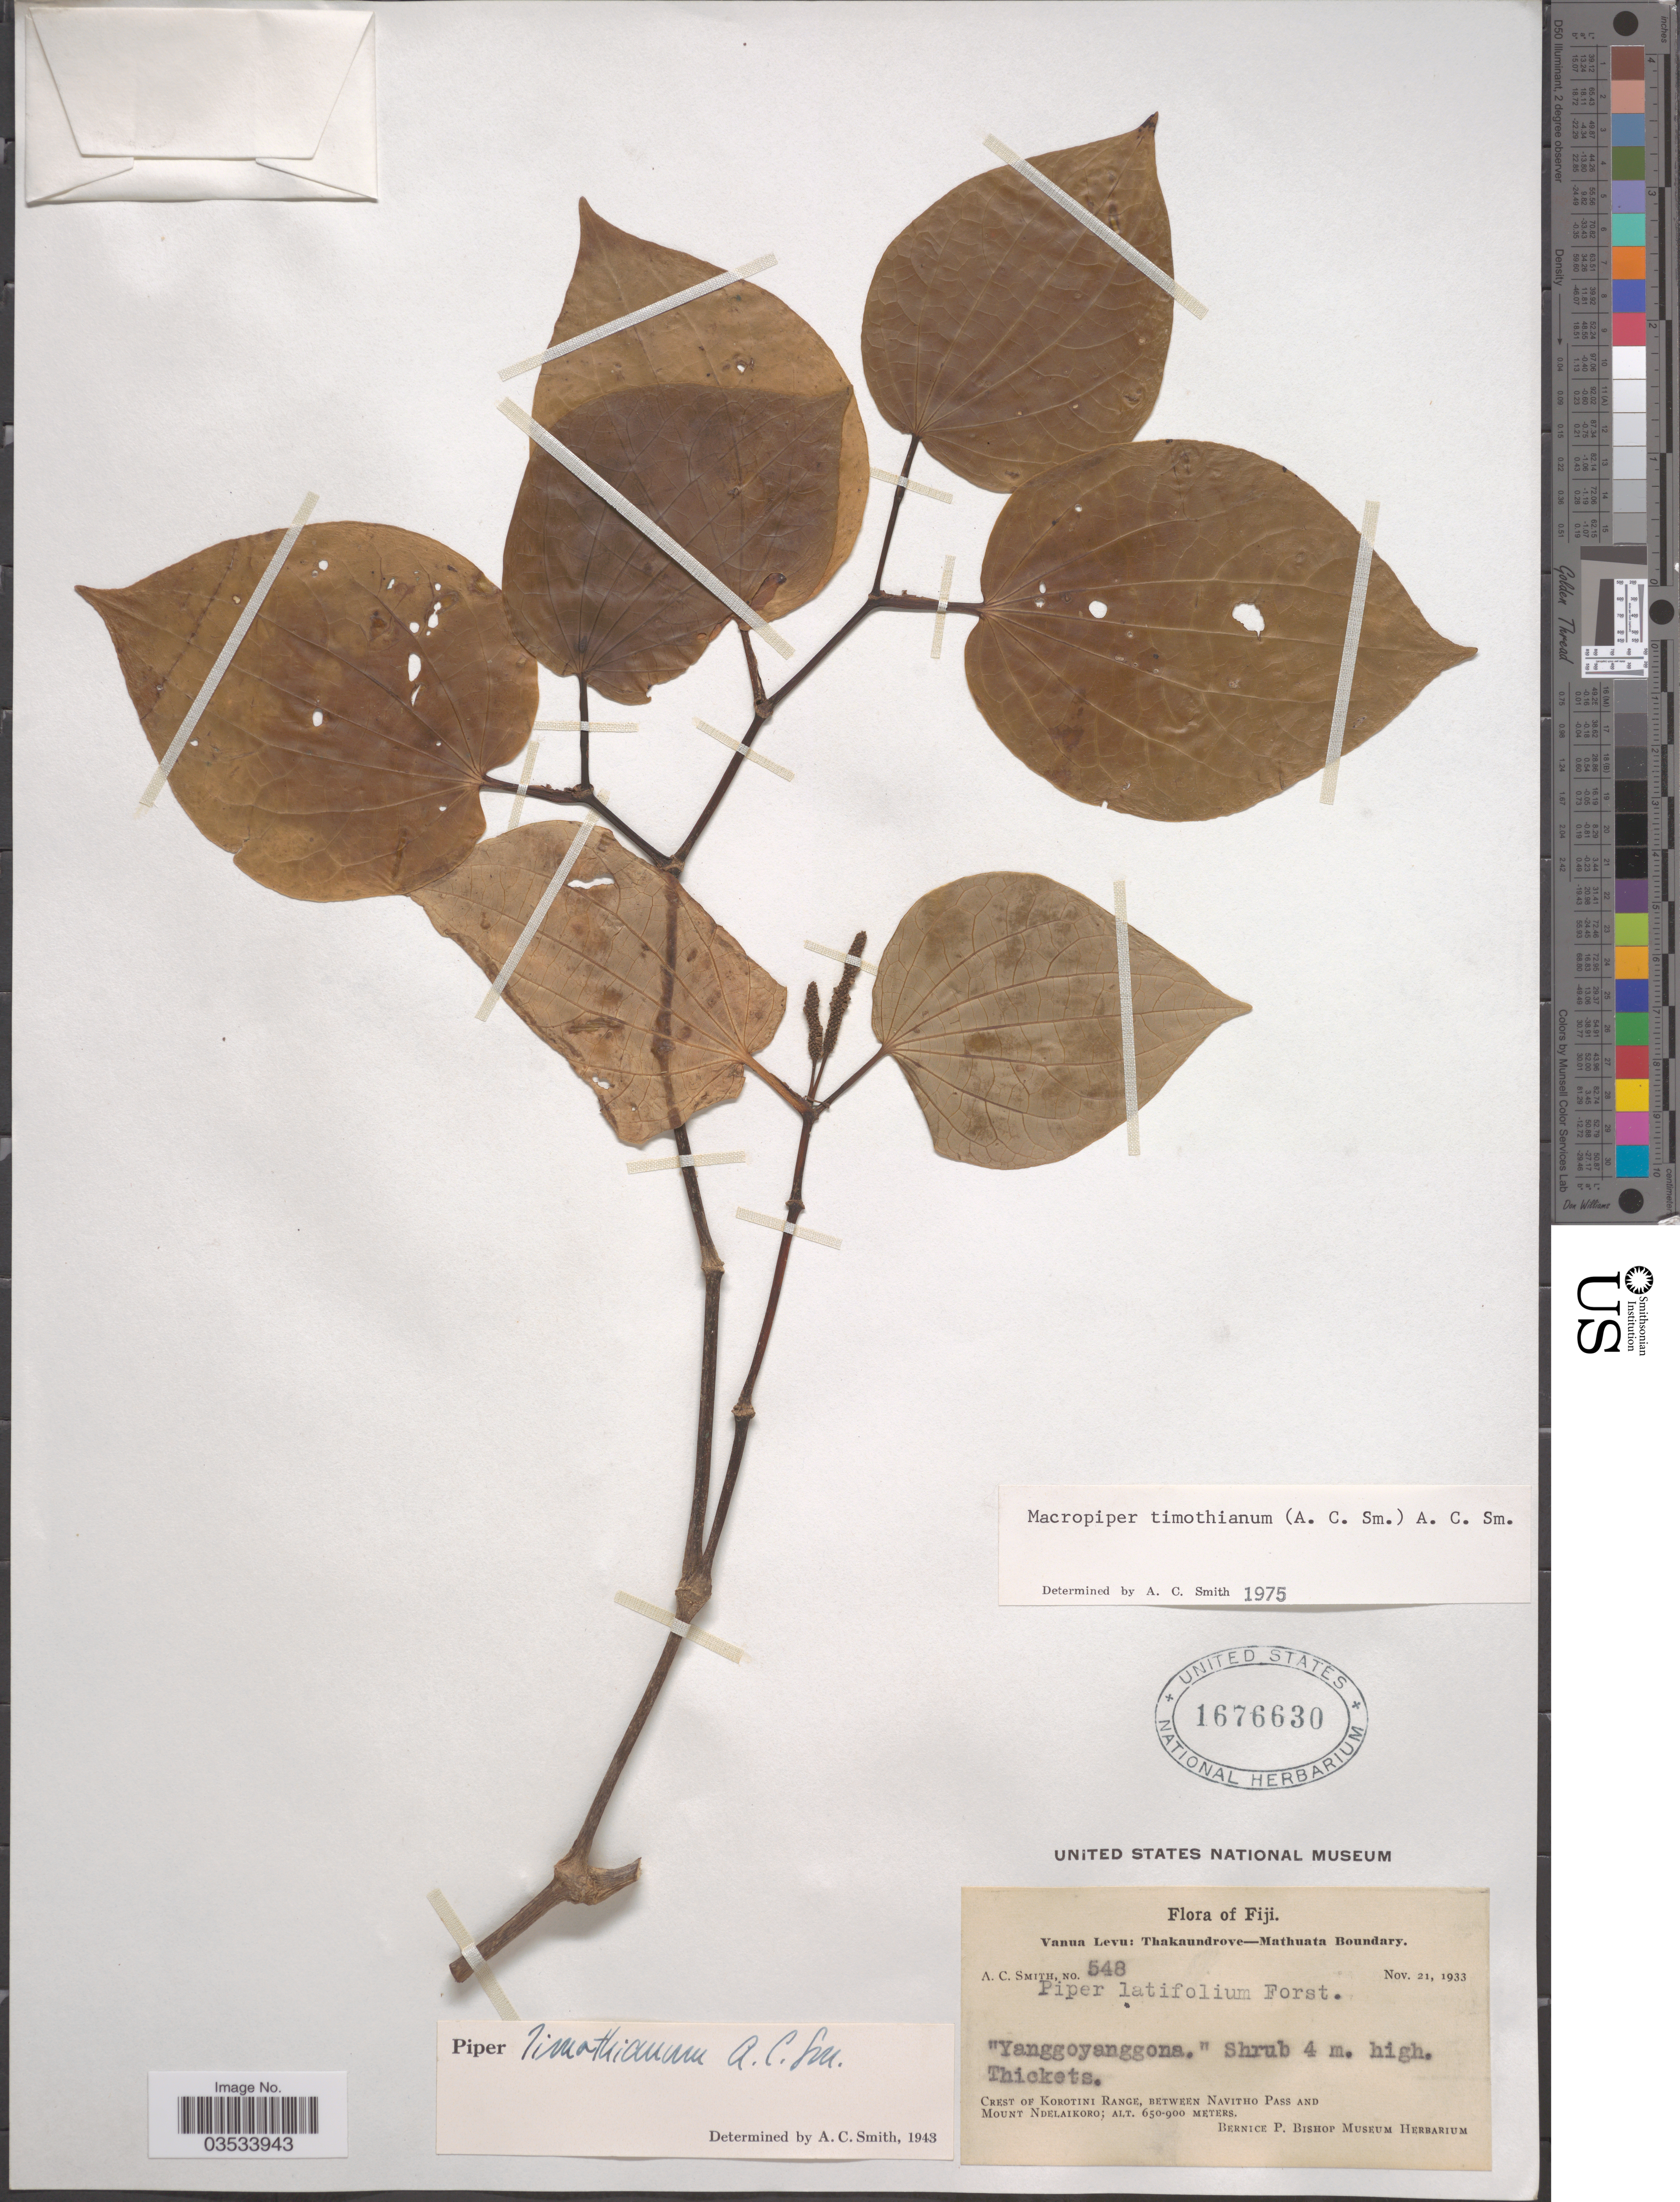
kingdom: Plantae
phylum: Tracheophyta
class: Magnoliopsida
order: Piperales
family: Piperaceae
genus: Piper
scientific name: Piper timothianum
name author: A.C. Sm.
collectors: A. C. Smith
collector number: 548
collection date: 1933-11-21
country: Fiji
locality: Vanua Levu: Thakaundrove-Mathuata Boundary. Crest of Korotini Range, between Navitho Pass and Mount Ndelaikoro.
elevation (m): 650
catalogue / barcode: US 1676630